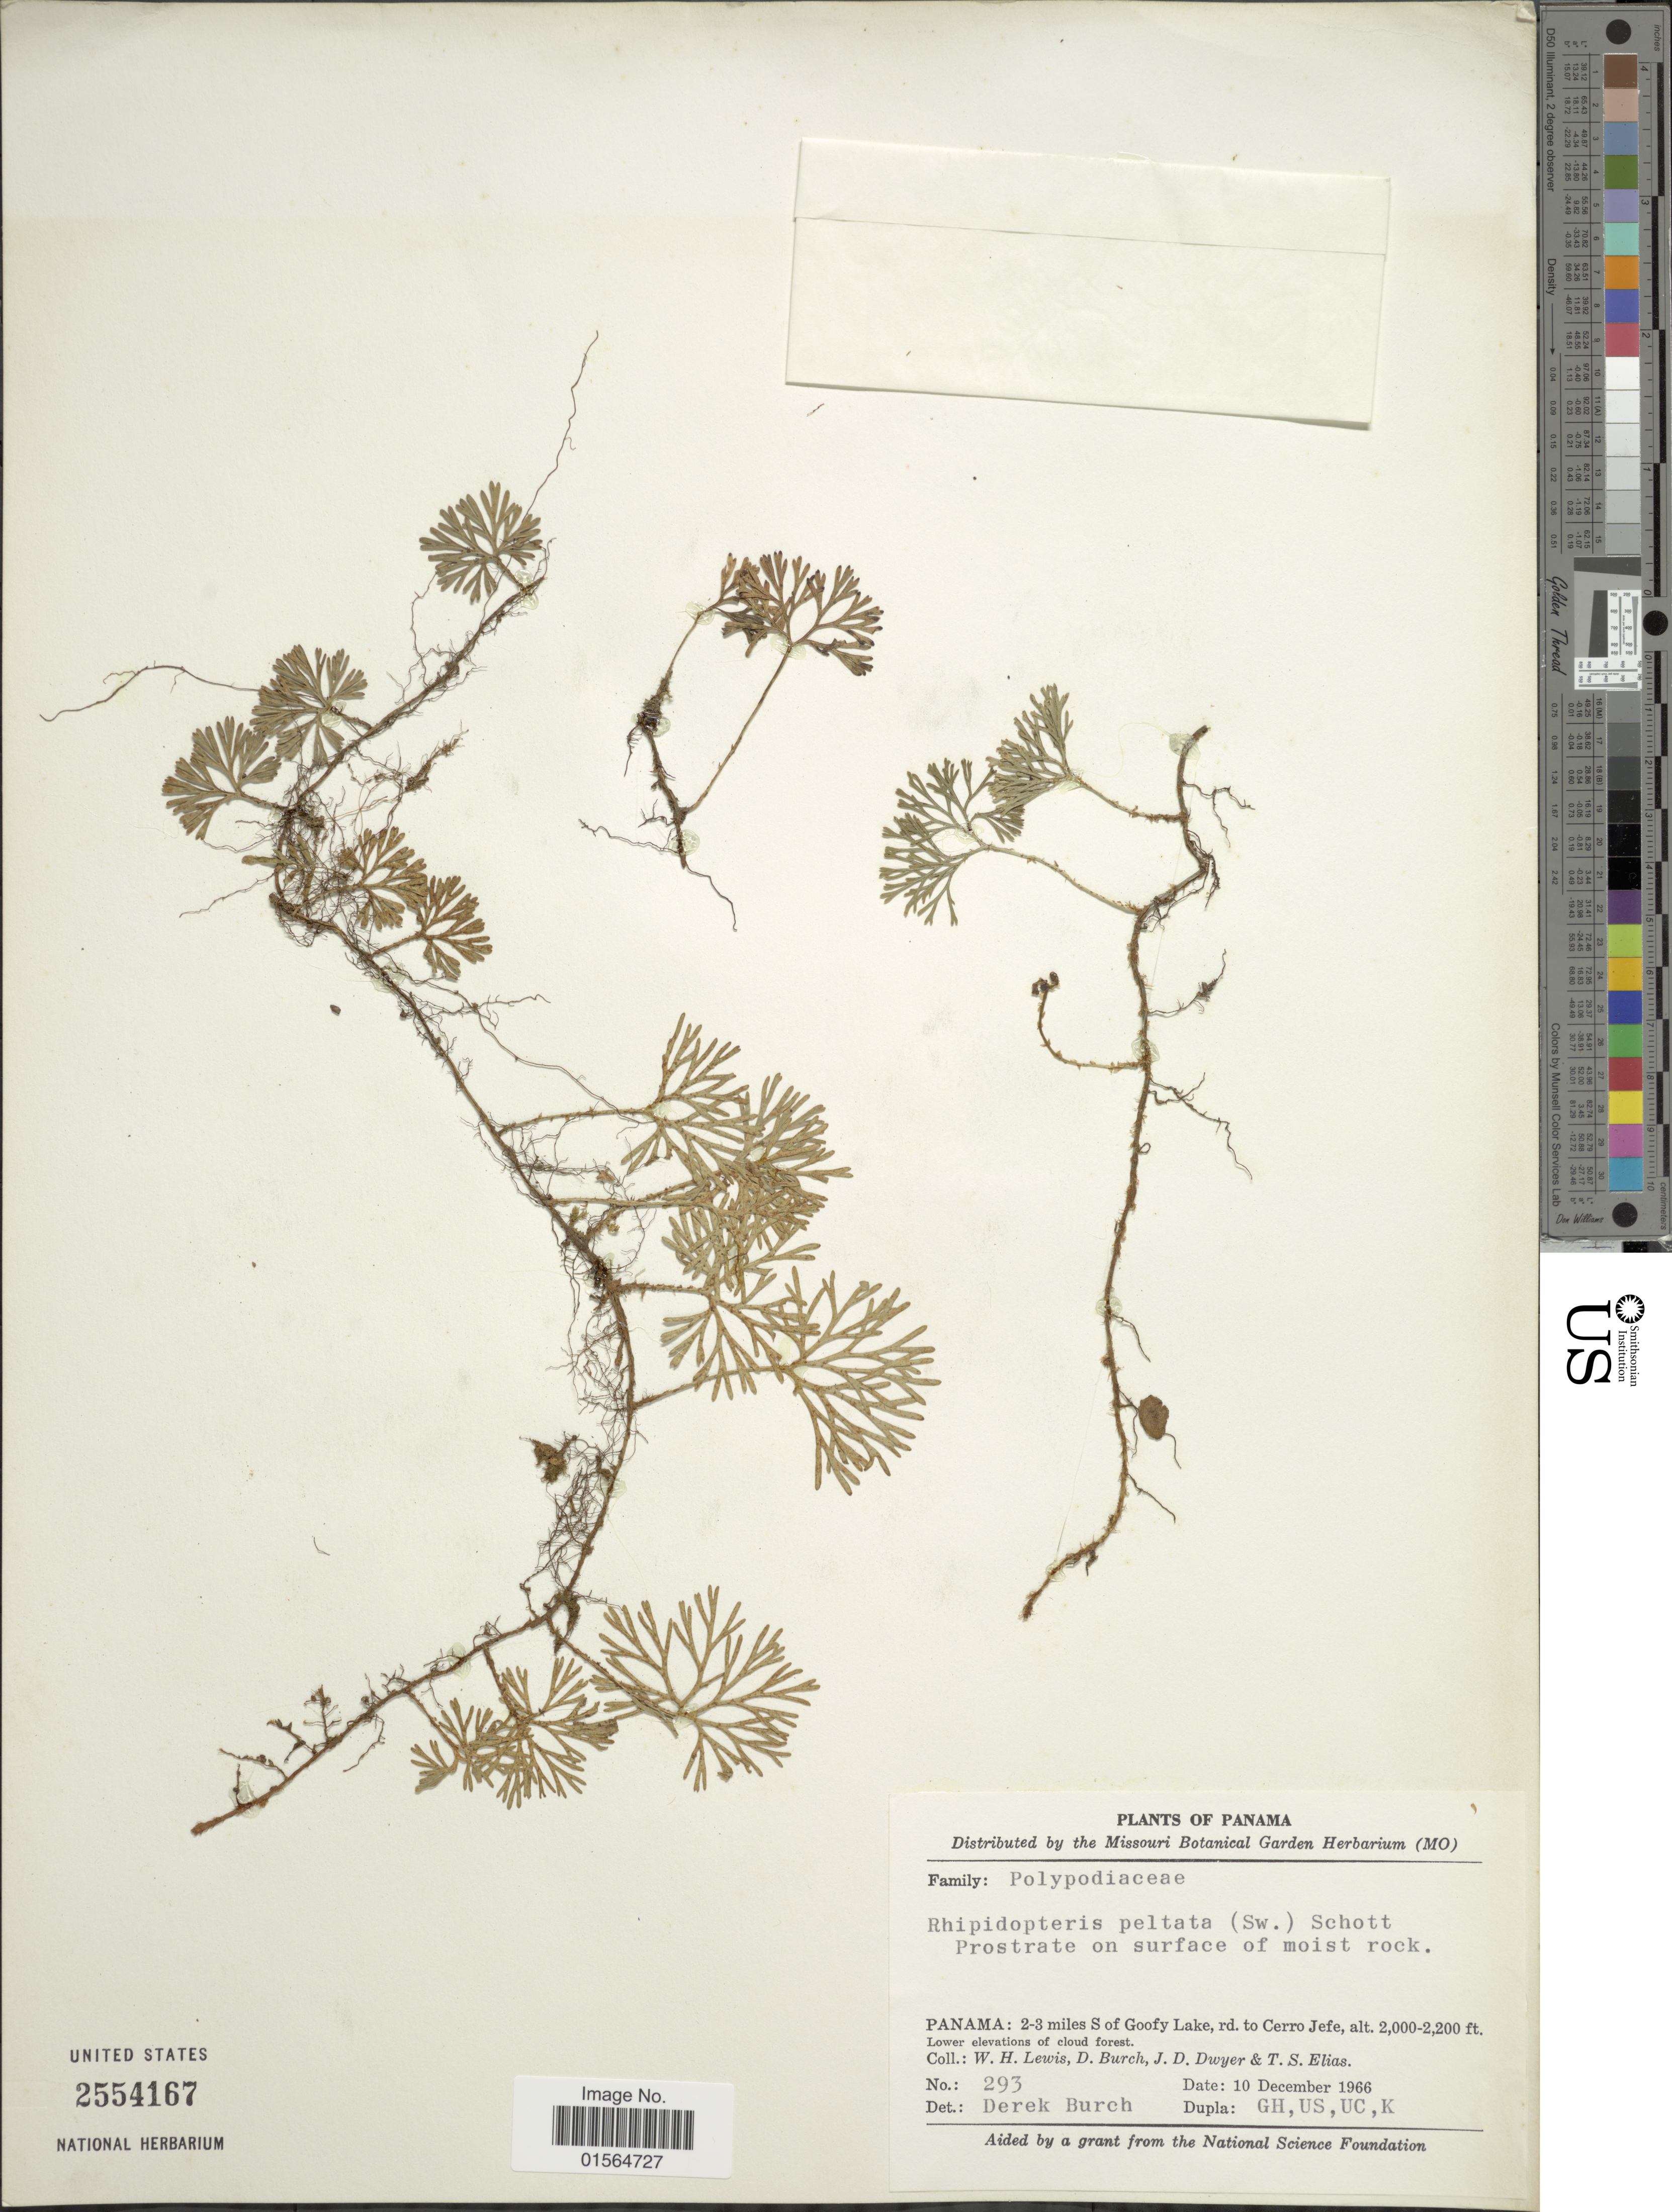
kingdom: Plantae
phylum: Tracheophyta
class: Polypodiopsida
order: Polypodiales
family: Dryopteridaceae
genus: Elaphoglossum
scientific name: Elaphoglossum peltatum f. peltatum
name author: (Sw.) Urb.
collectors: W. H. Lewis, D. Burch, J. D. Dwyer & T. S. Elias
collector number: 293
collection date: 1966-12-10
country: Panama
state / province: Panamá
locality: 2-3 miles S of Goofy Lake, rd. to Cerro Jefe, lower elevations of cloud forest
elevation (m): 610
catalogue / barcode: US 2554167